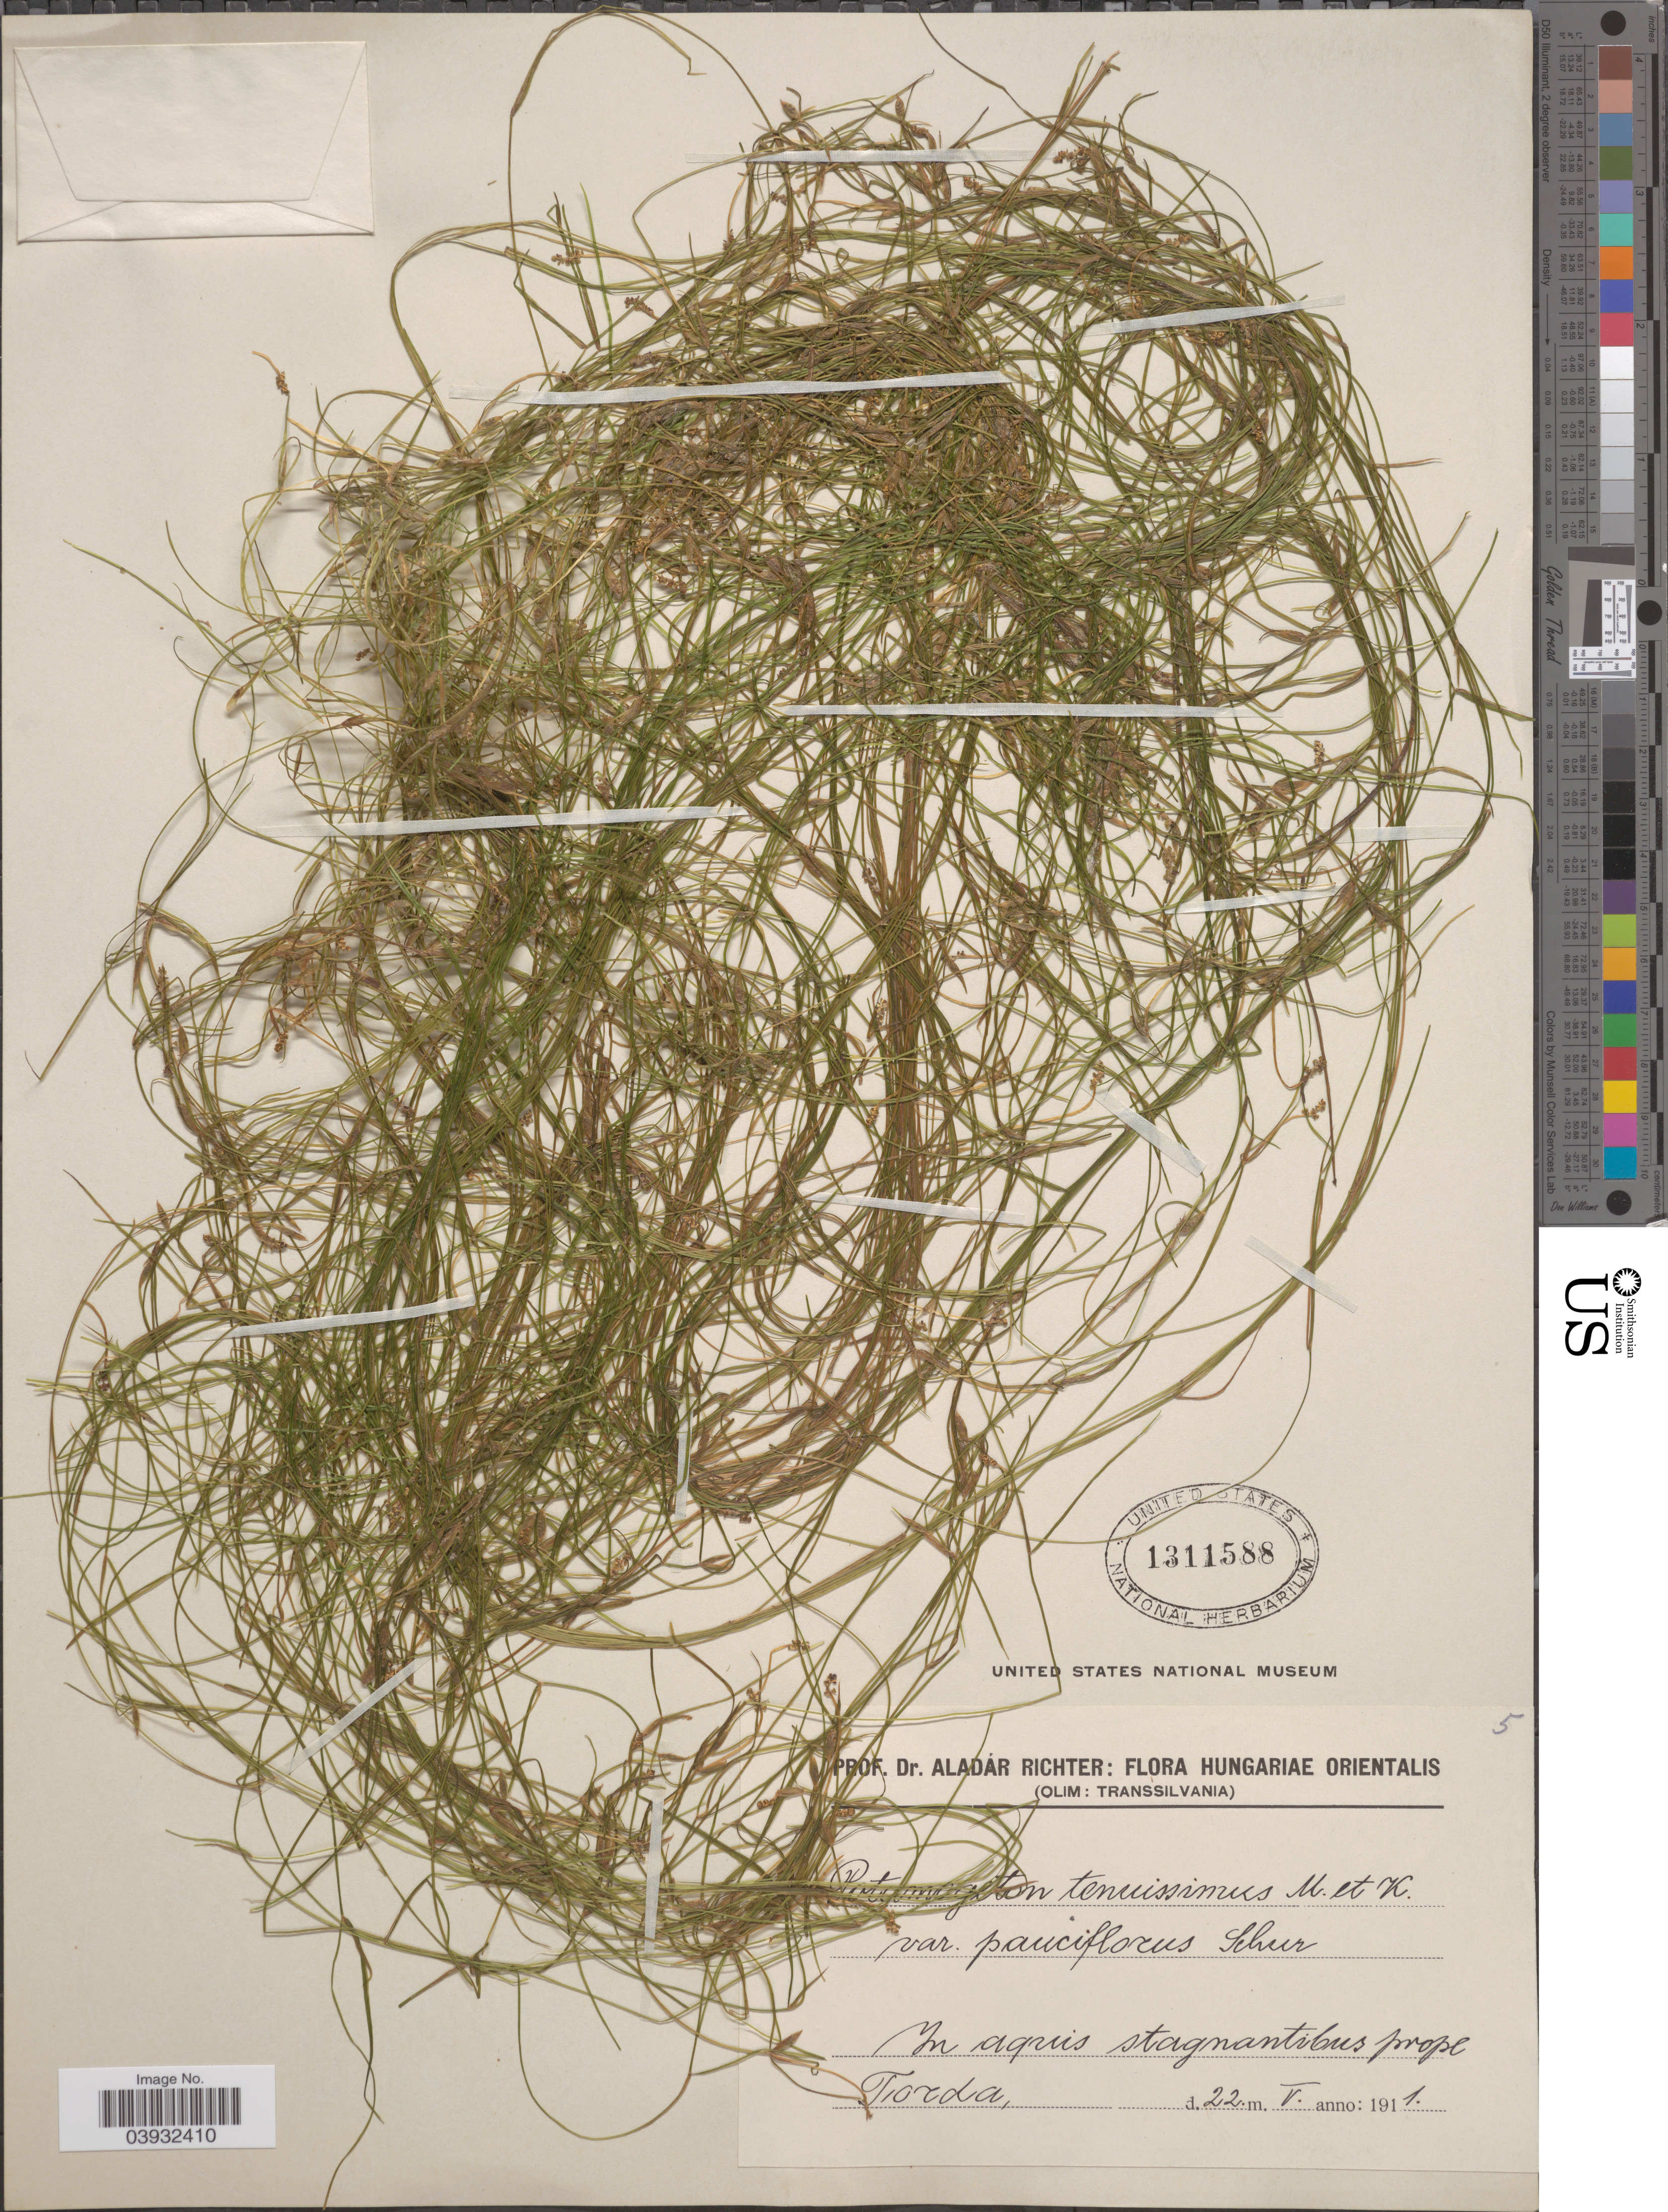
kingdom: Plantae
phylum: Tracheophyta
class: Liliopsida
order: Alismatales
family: Potamogetonaceae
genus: Potamogeton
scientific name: Potamogeton tenuissimus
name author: Lohr ex Beurl.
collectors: A. Richter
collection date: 1911-05-22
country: Romania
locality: Hungariae Orientalis. (olim: Transsilvania). In aquis stagnantibus prope Torda.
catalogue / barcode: US 1311588